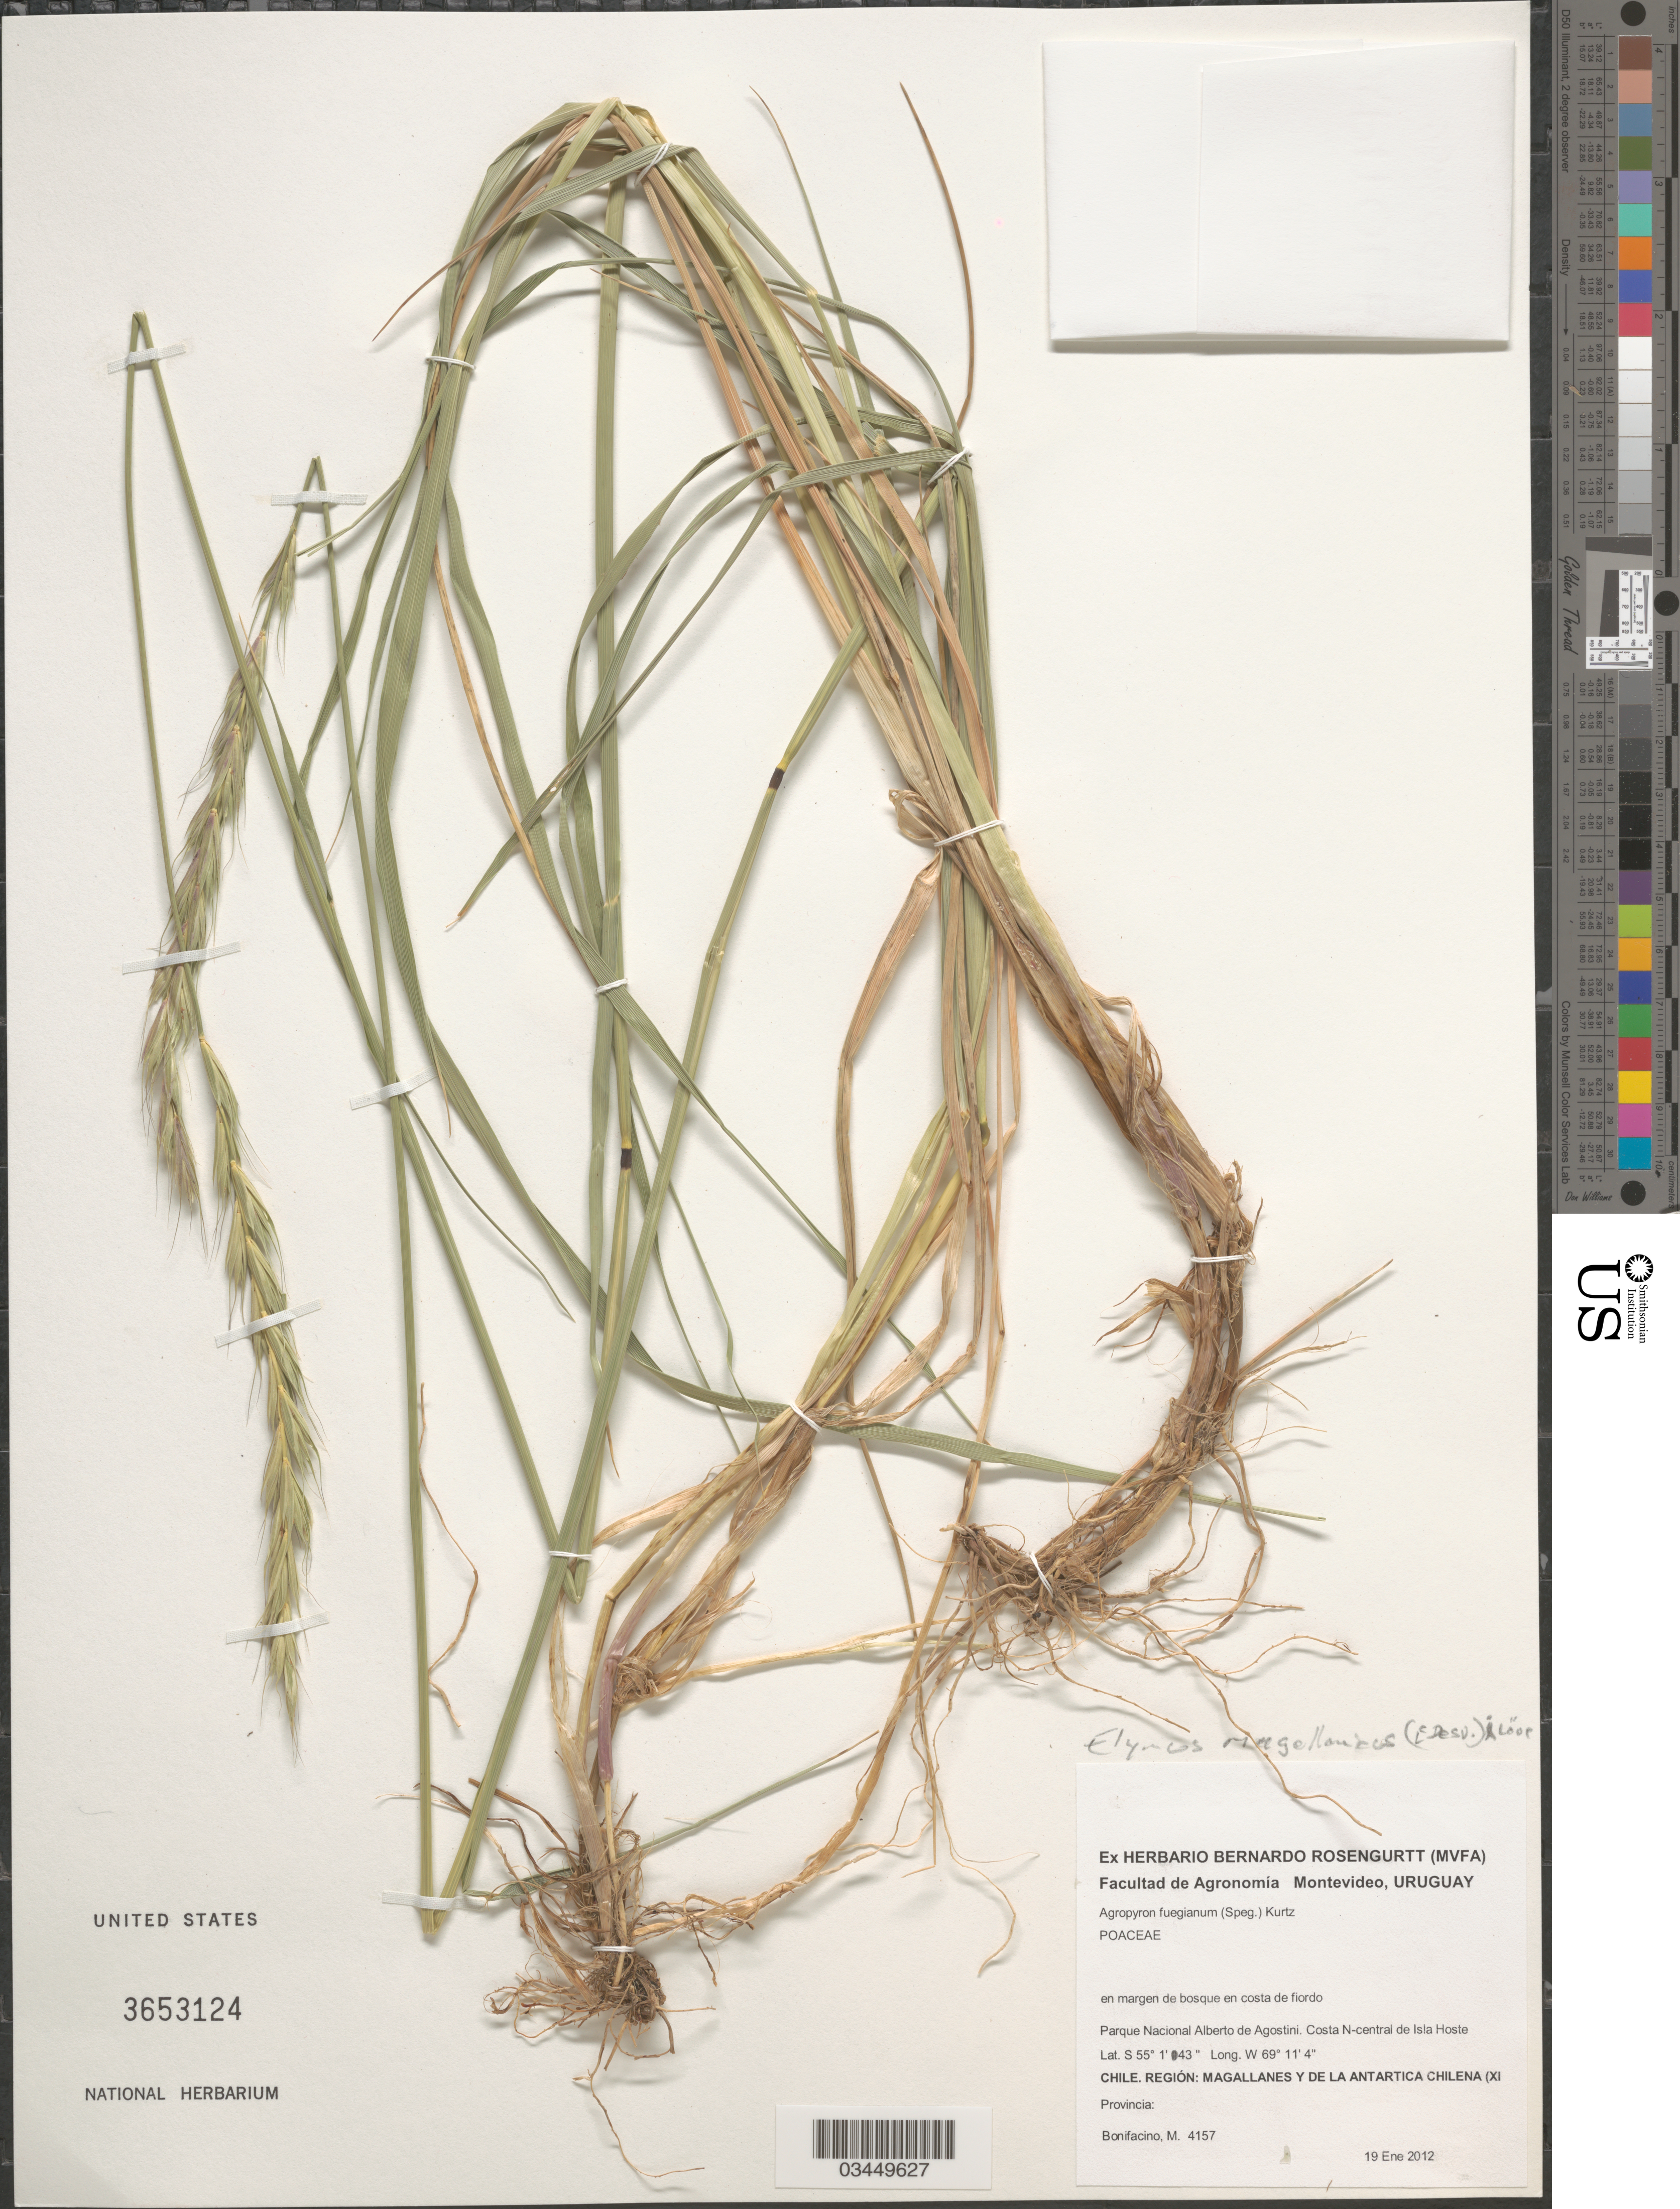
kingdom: Plantae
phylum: Tracheophyta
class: Liliopsida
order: Poales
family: Poaceae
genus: Elymus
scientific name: Elymus magellanicus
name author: (É. Desv.) Á. Löve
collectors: M. Bonifacino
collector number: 4157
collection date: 2012-01-19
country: Chile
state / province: Magallanes y de la Antártica Chilena (XII)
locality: Parque Nacional Alberto de Agostini. Costa N-central de Isla Hoste. Región: Magallanes y de la Antártica Chilena (XI.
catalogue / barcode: US 3653124